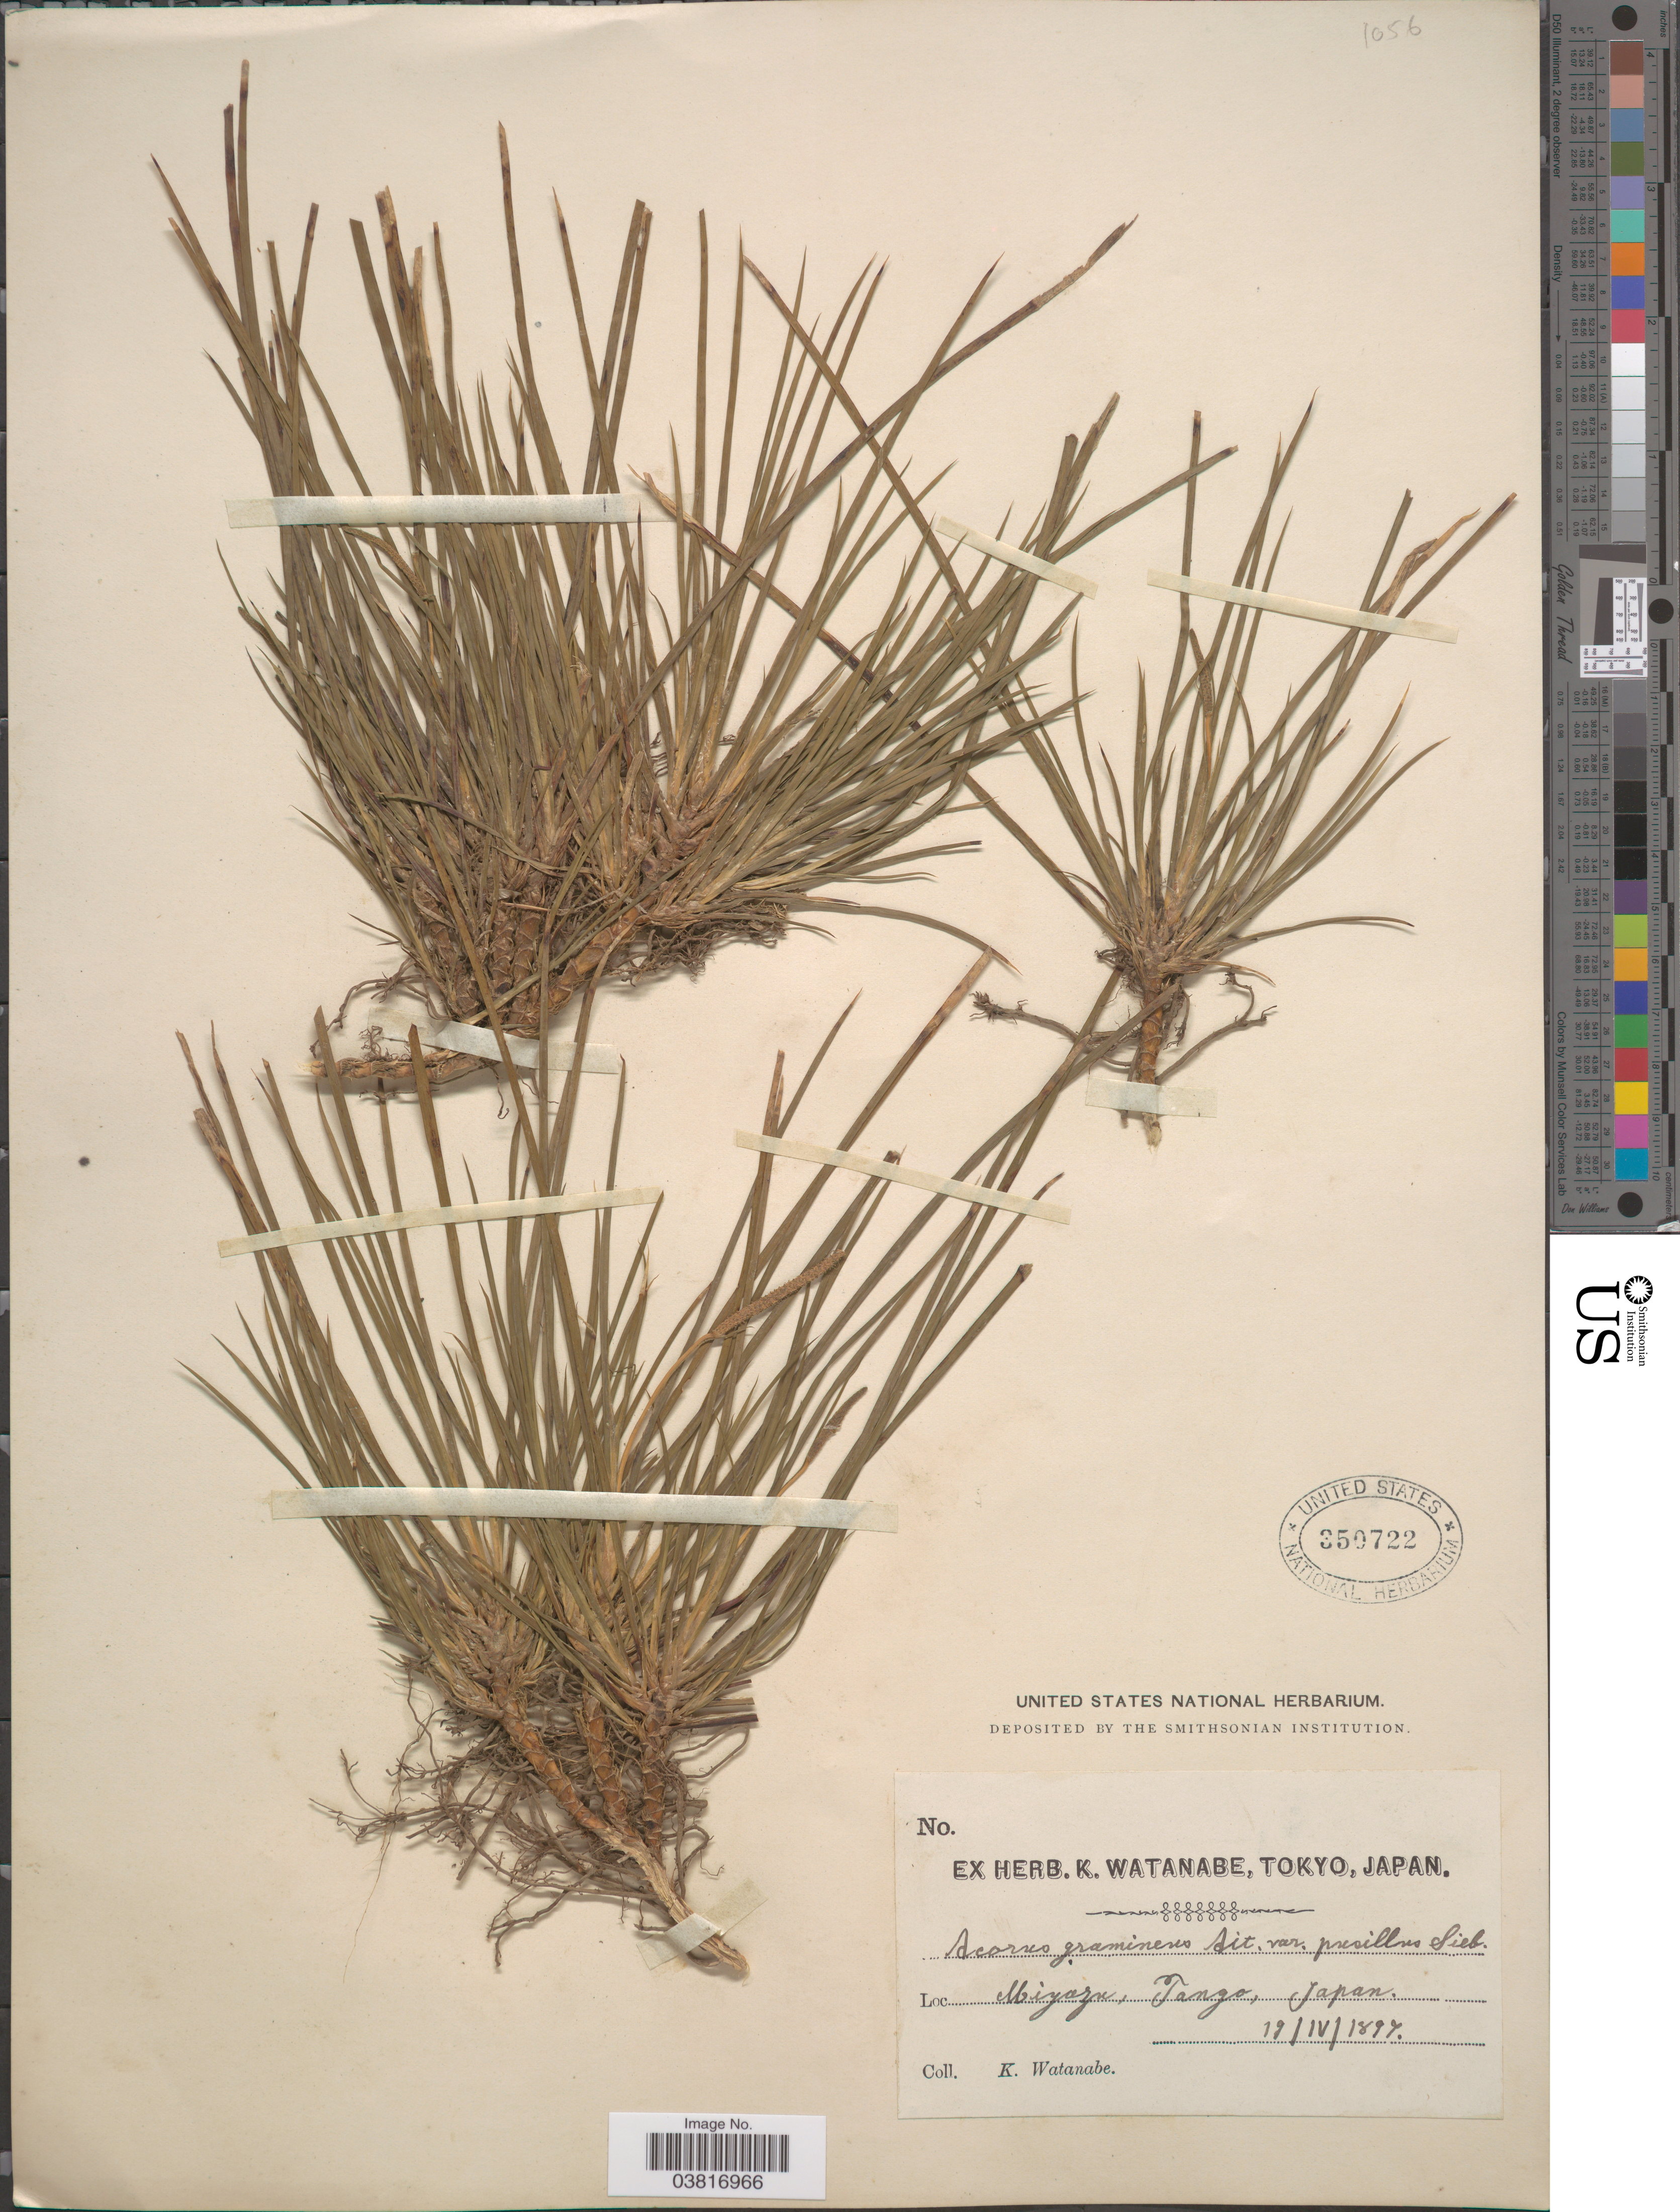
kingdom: Plantae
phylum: Tracheophyta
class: Liliopsida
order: Acorales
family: Acoraceae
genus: Acorus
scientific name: Acorus gramineus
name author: Sol. ex Aiton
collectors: K. Watanabe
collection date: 1899-04-19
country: Japan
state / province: Tokyo, Federal City of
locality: Miyazu, Tango.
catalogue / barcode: US 350722